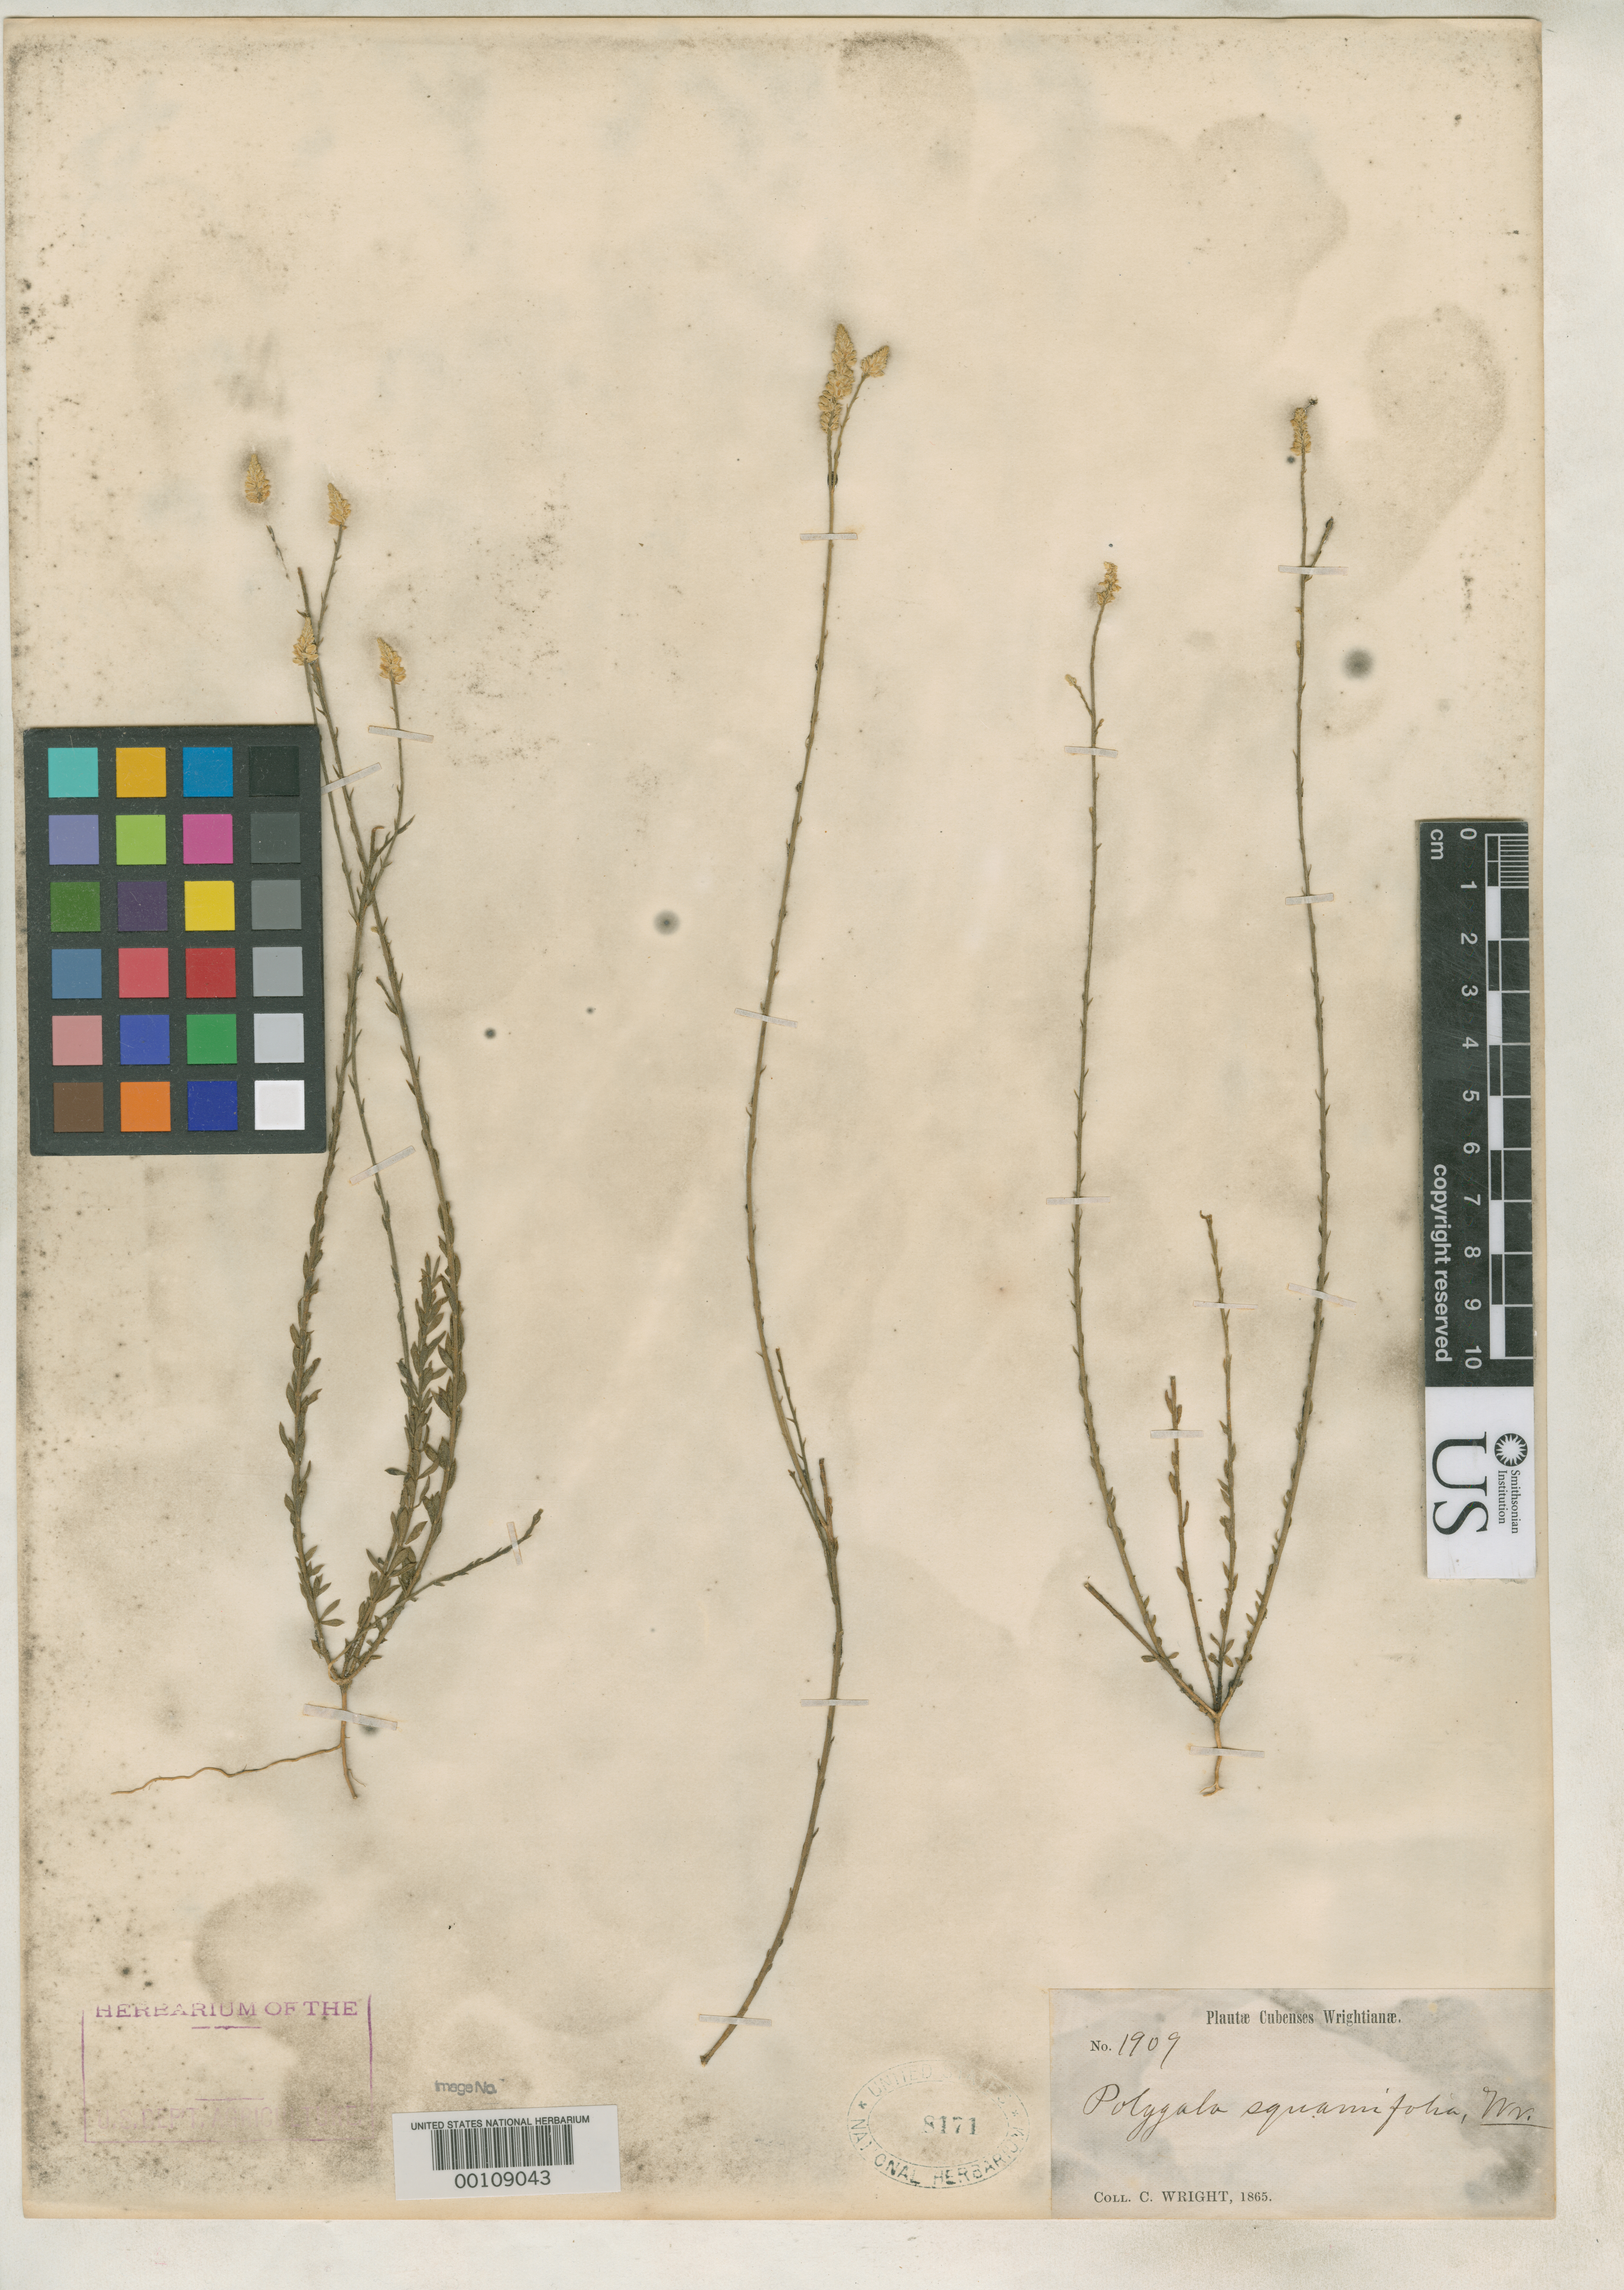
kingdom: Plantae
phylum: Tracheophyta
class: Magnoliopsida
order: Fabales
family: Polygalaceae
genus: Polygala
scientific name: Polygala squamifolia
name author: C. Wright in Griseb.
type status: Isotype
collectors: C. Wright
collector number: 1909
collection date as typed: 1865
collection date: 1865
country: Cuba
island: Greater Antilles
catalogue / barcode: US 8171